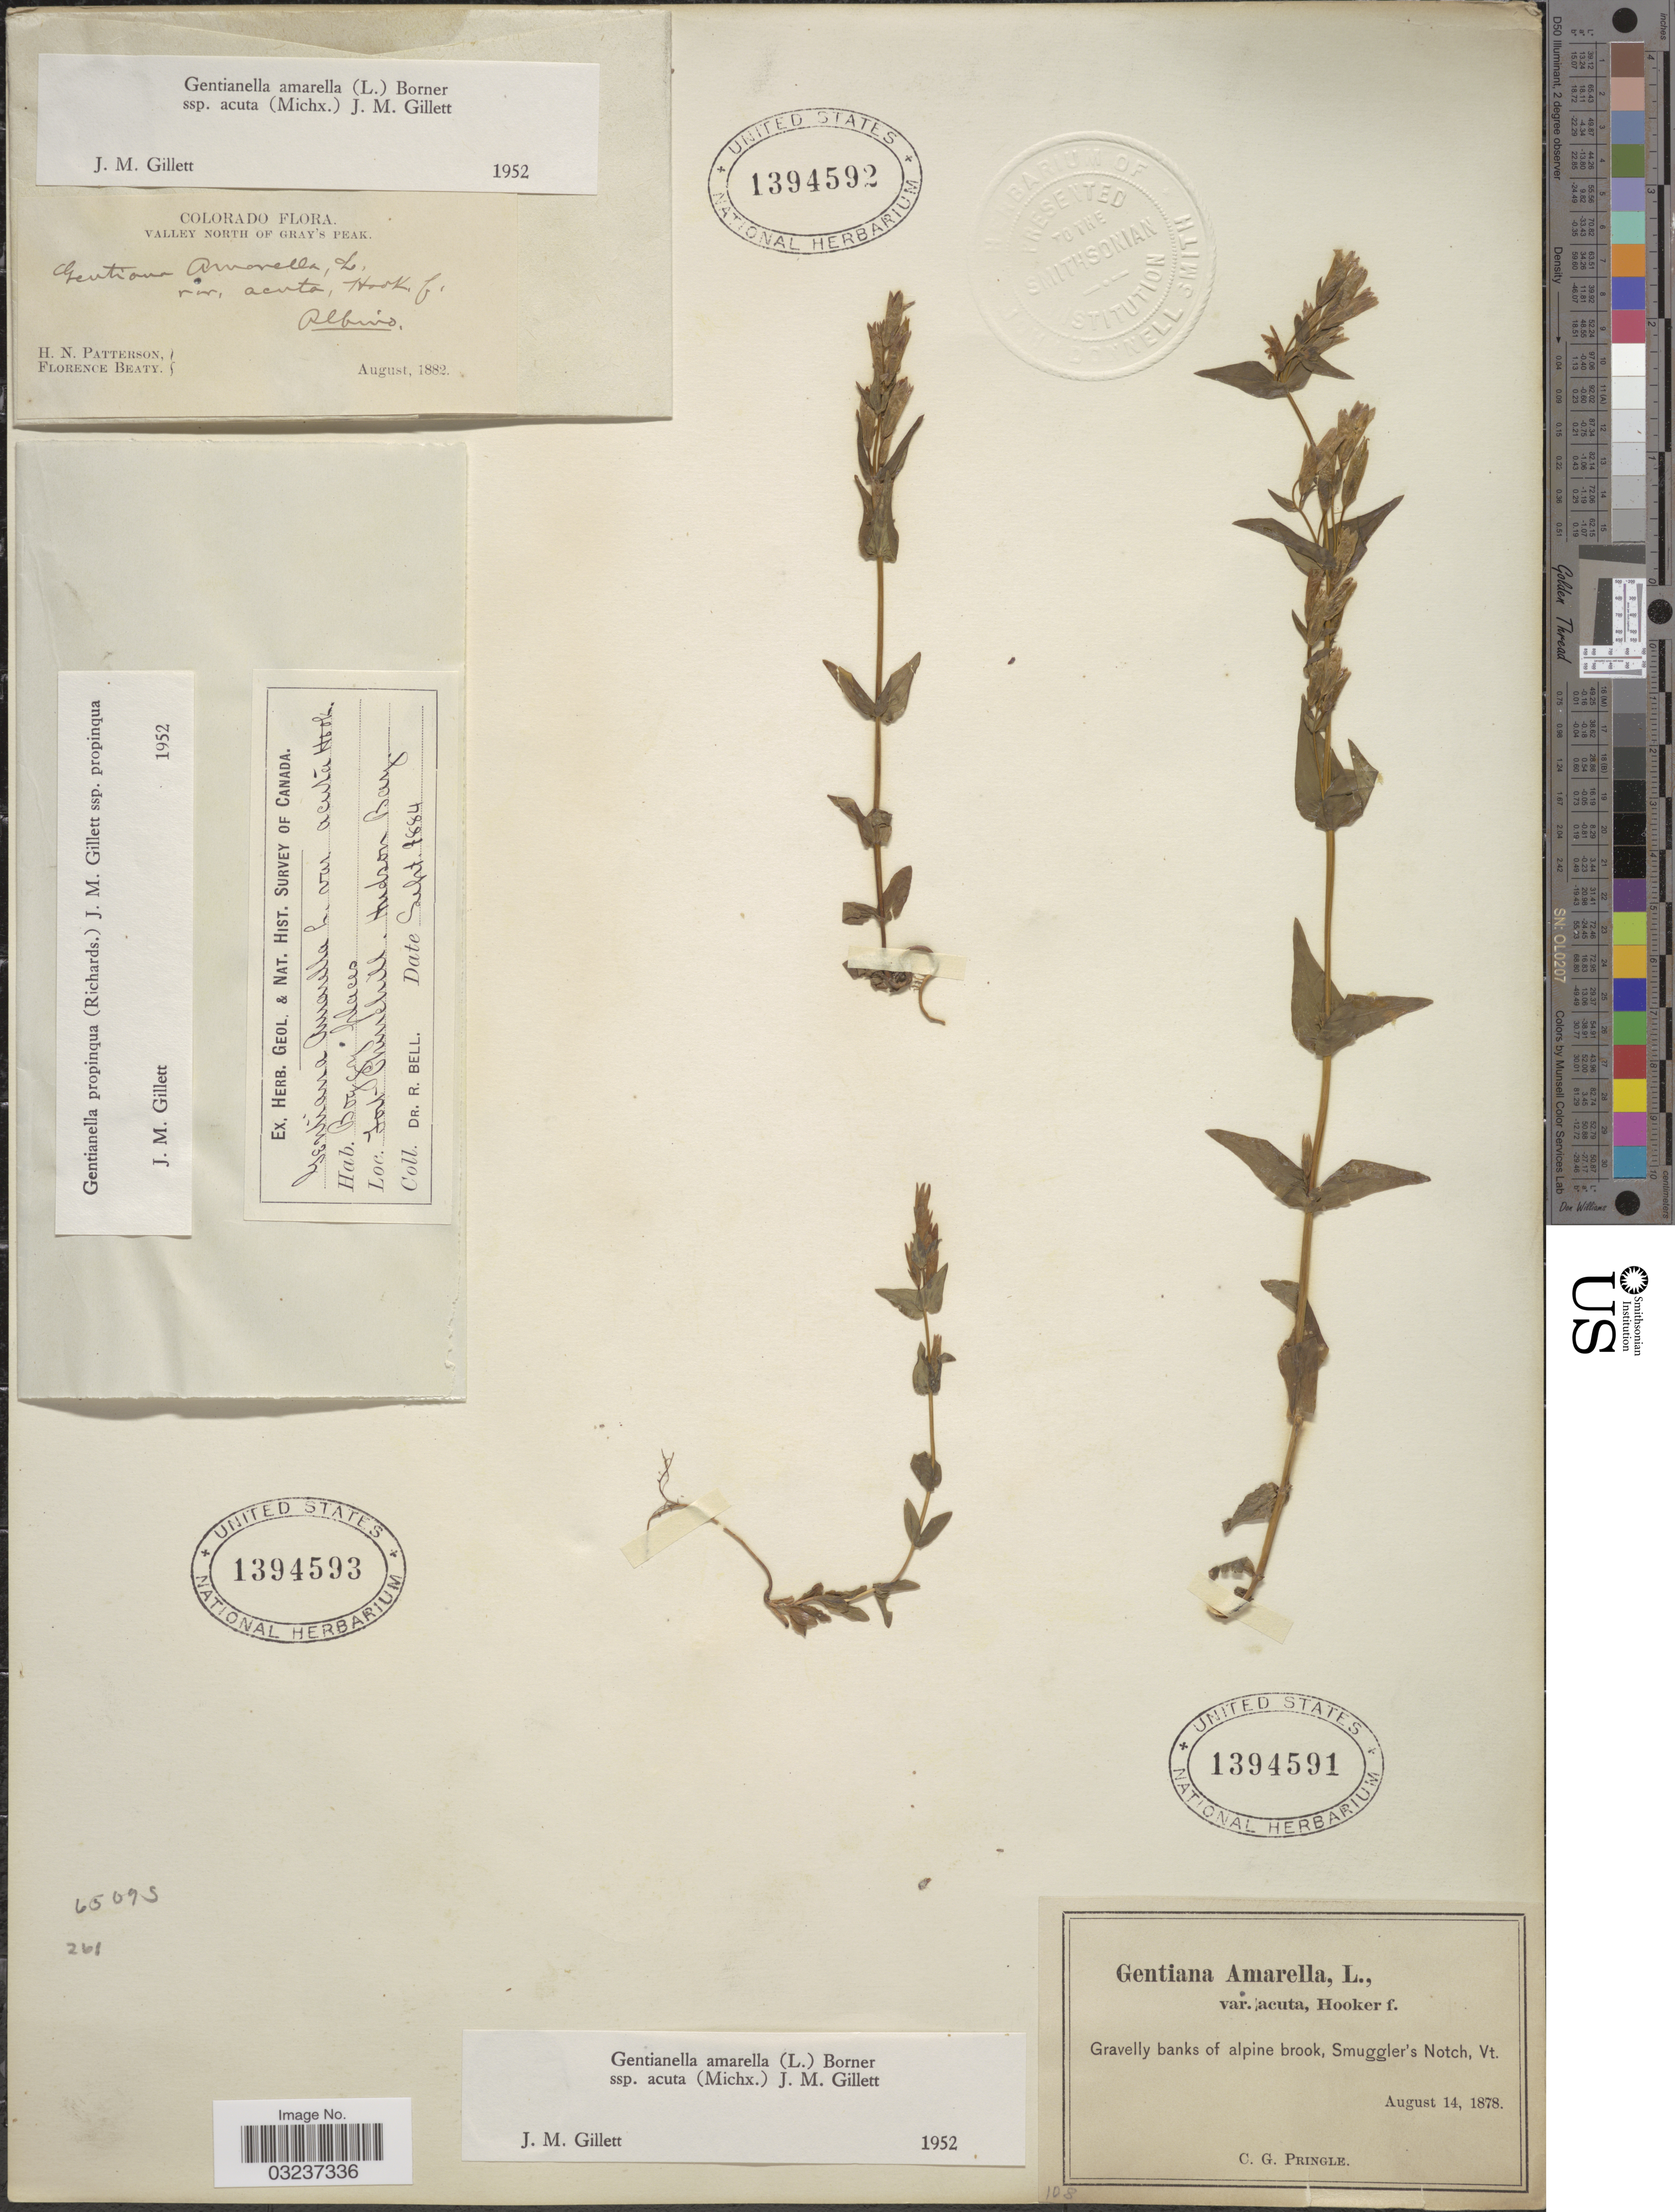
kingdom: Plantae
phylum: Tracheophyta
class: Magnoliopsida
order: Gentianales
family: Gentianaceae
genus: Gentianella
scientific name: Gentianella amarella subsp. acuta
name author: (Michx.) J.M. Gillett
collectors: C. R. Bell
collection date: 1884-09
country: Canada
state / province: Manitoba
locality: Fort Churchill. Hudson Bay.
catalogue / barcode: US 1394593-2